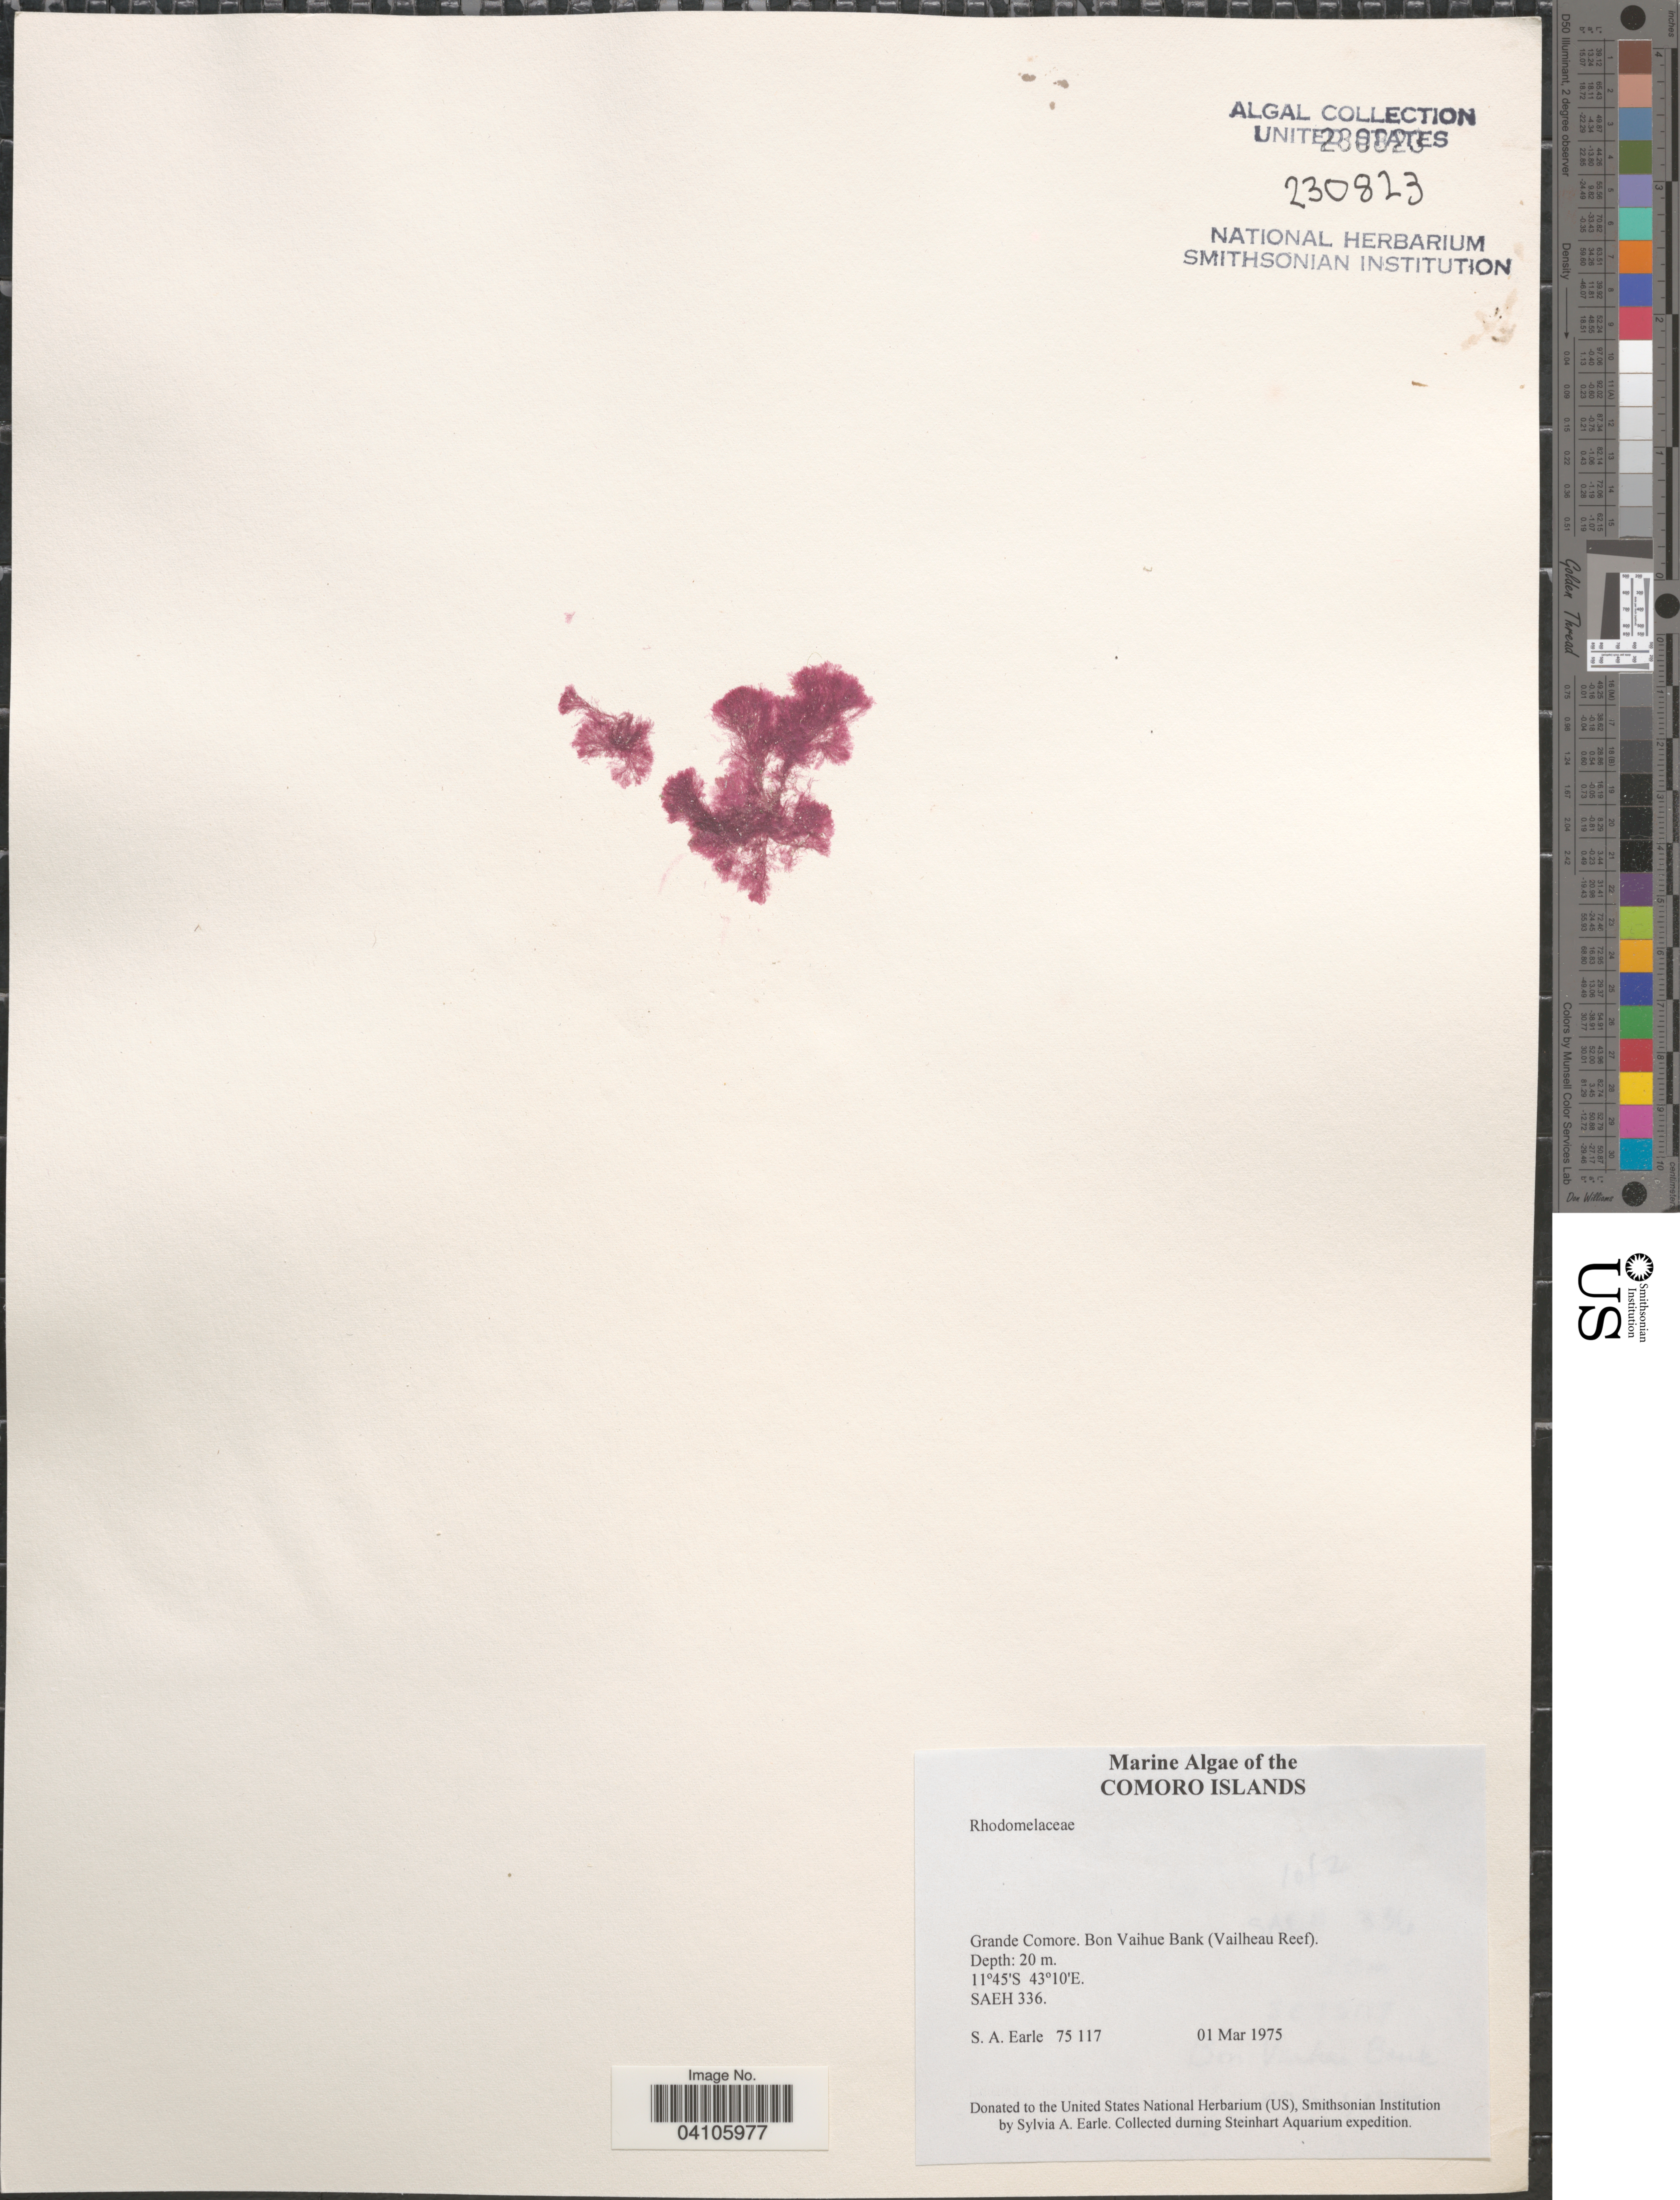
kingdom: Plantae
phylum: Rhodophyta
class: Florideophyceae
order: Ceramiales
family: Rhodomelaceae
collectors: S. A. Earle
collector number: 75117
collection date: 1975-03-01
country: Comoros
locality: Grande Comore. Bon Vaihue Bank (Vailheau Reef). Steinhart Aquarium expedition.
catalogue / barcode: US 230823